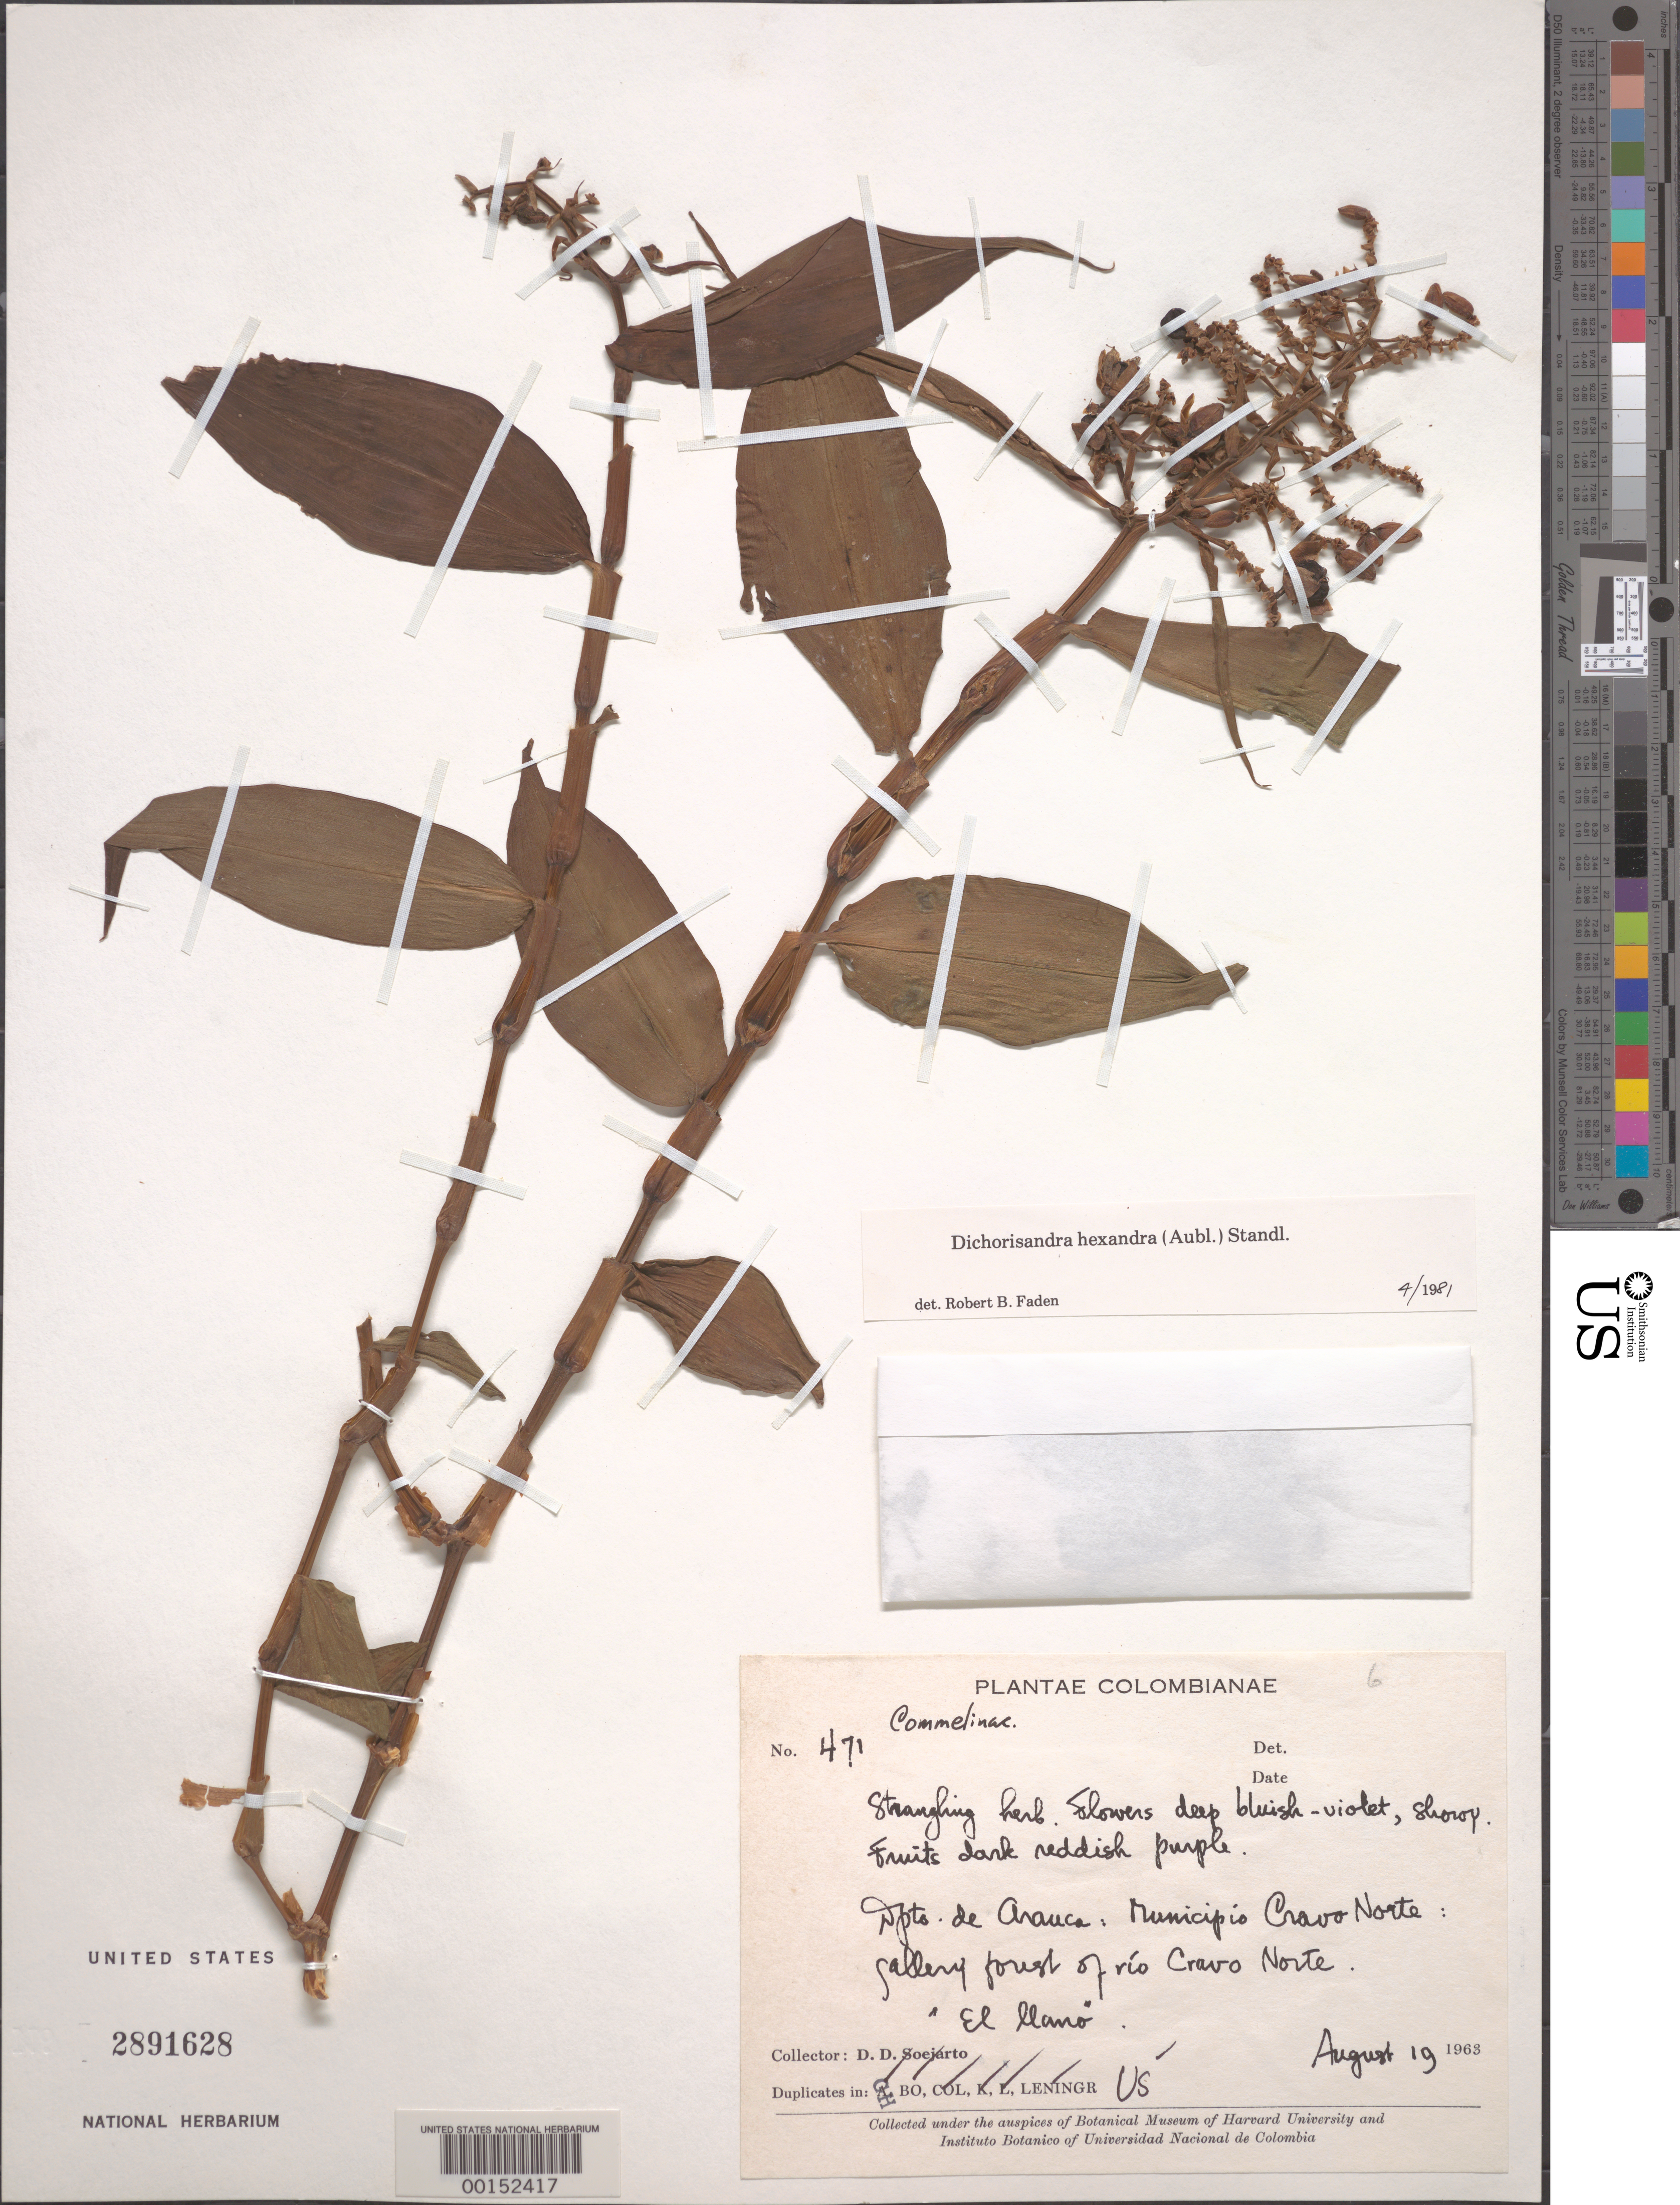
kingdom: Plantae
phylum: Tracheophyta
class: Liliopsida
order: Commelinales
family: Commelinaceae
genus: Dichorisandra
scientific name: Dichorisandra hexandra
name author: (Aubl.) Standl.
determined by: Faden, Robert B., (US), Smithsonian Institution - National Museum of Natural History (UNITED STATES)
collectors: D. D. Soejarto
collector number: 471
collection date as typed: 19 Aug 1963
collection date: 1963-08-19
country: Colombia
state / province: Arauca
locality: Rio Cravo Norte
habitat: Galley forest, riverbank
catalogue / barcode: US 2891628